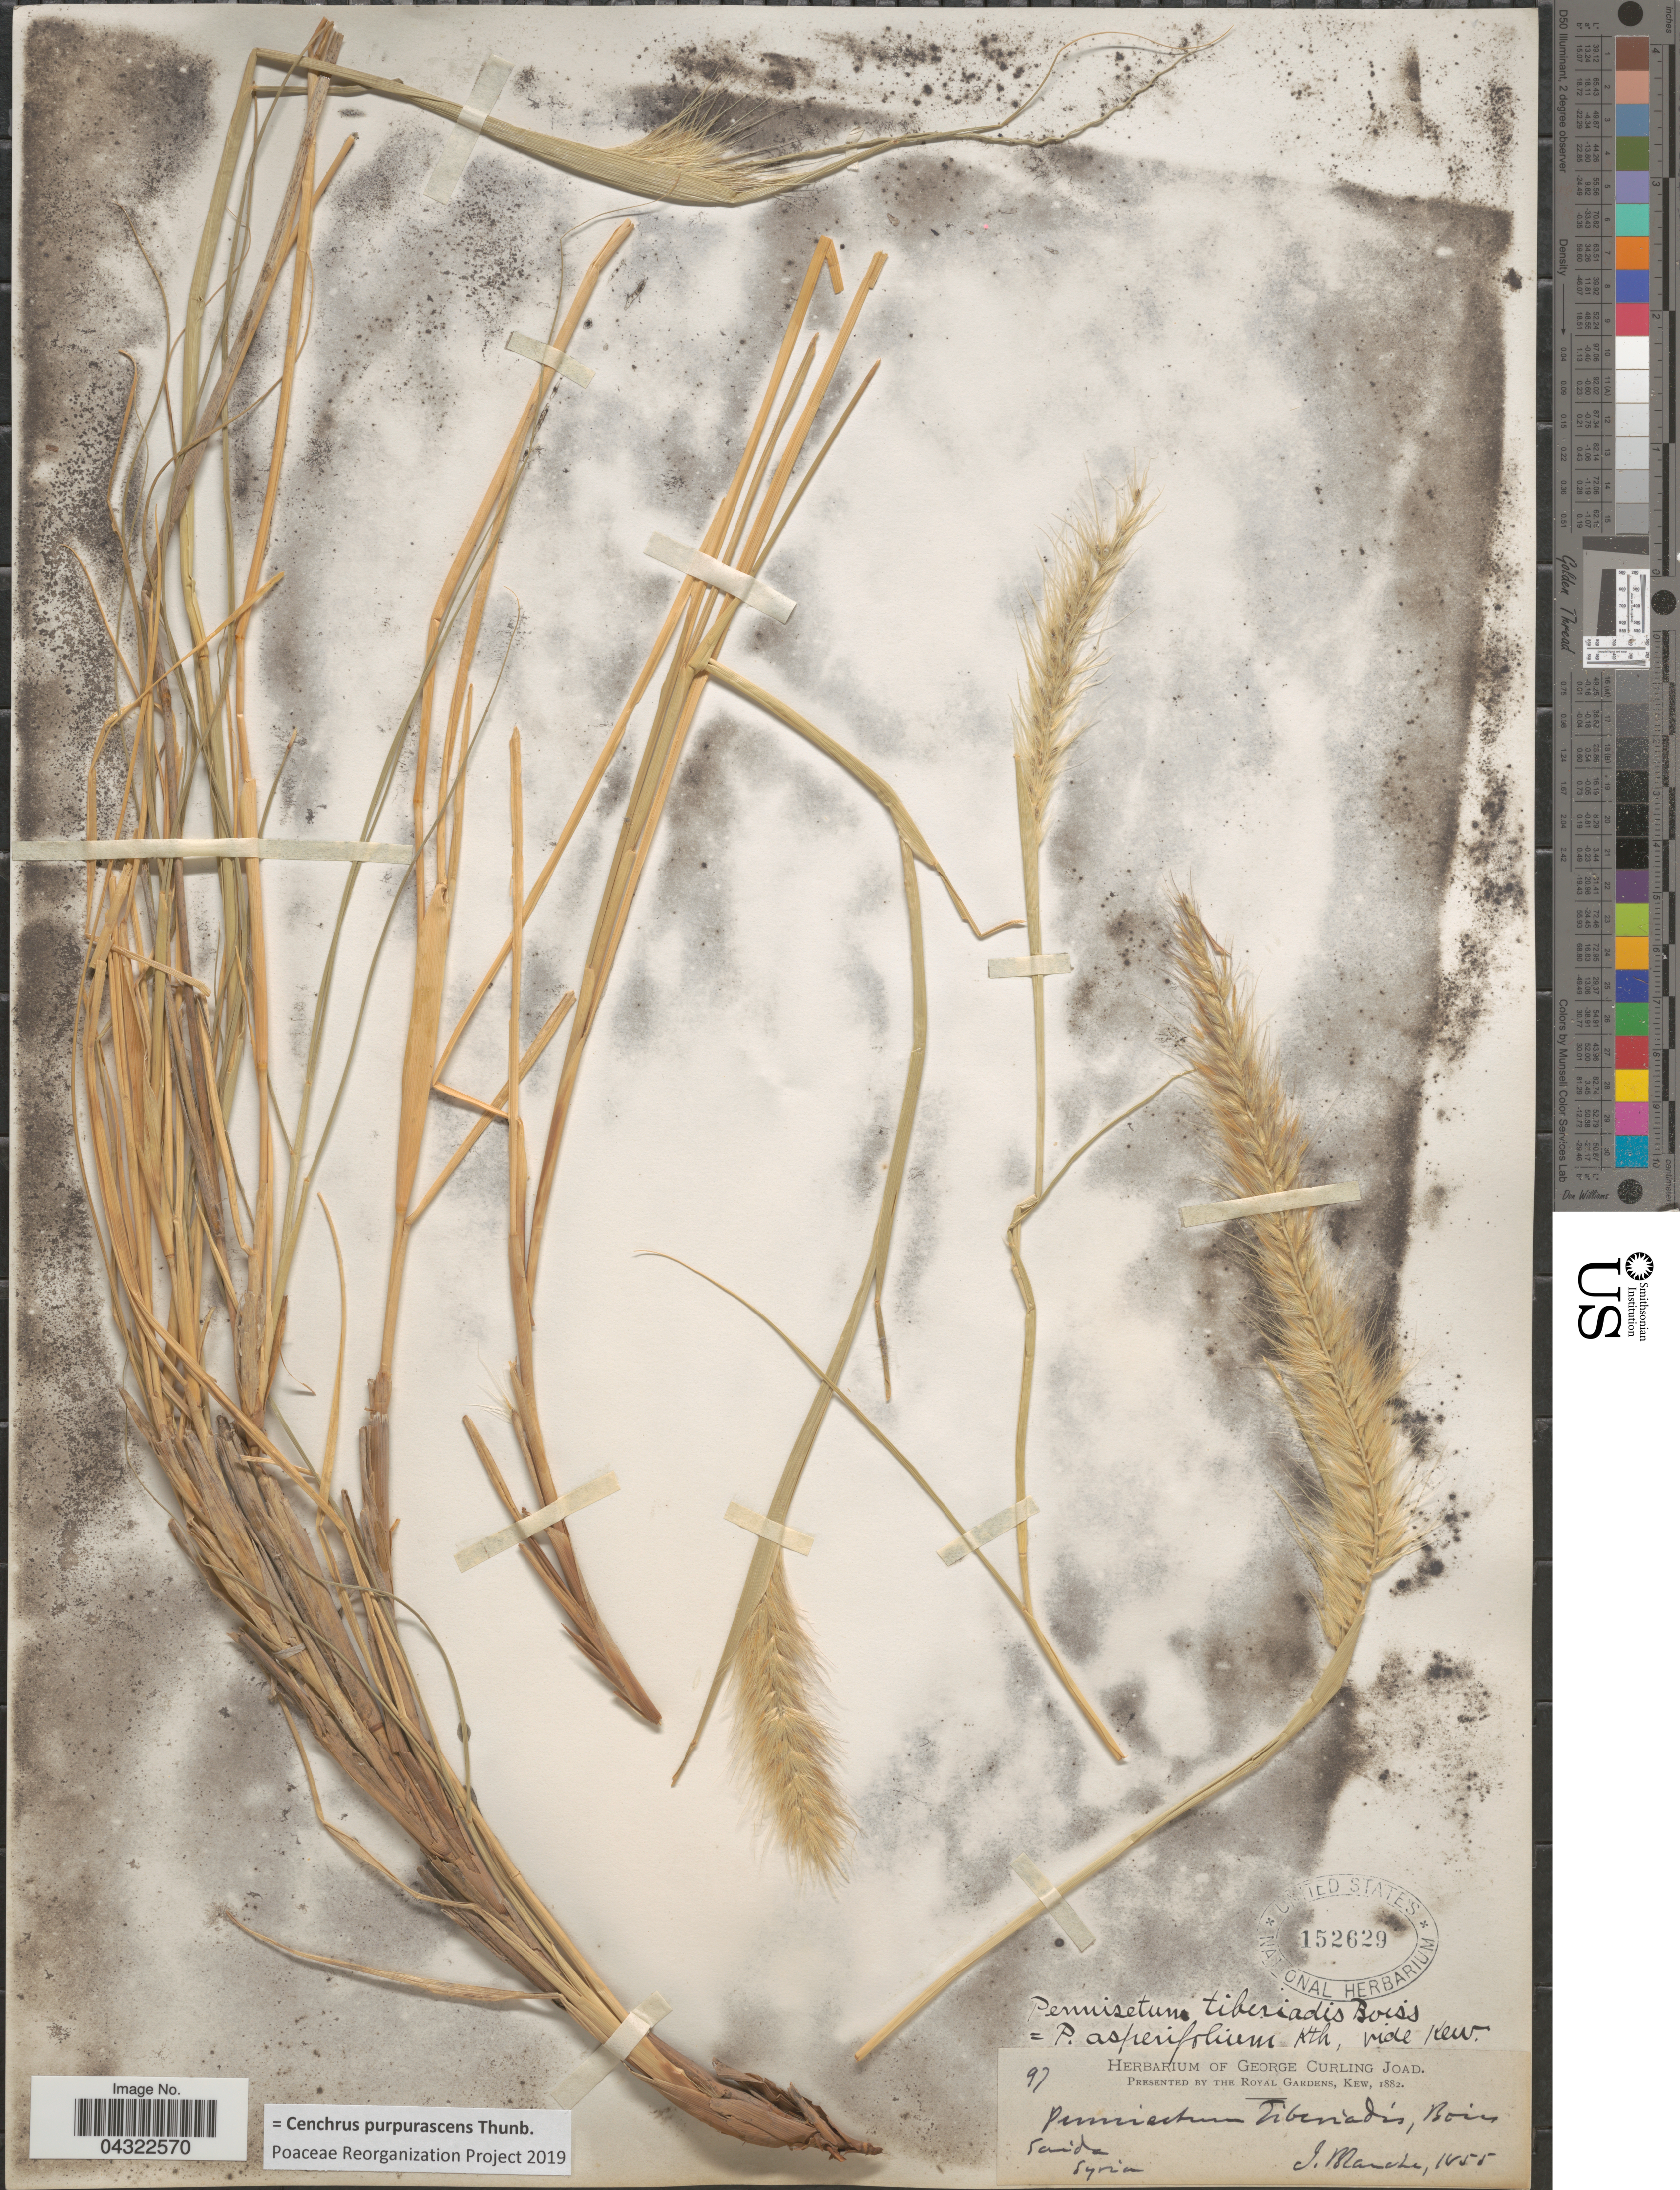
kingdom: Plantae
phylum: Tracheophyta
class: Liliopsida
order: Poales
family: Poaceae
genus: Cenchrus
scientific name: Cenchrus purpurascens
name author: Thunb.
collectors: A. Marche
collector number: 97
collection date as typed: Transcribed d/m/y: //1455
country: Syria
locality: Saida.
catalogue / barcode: US 152629